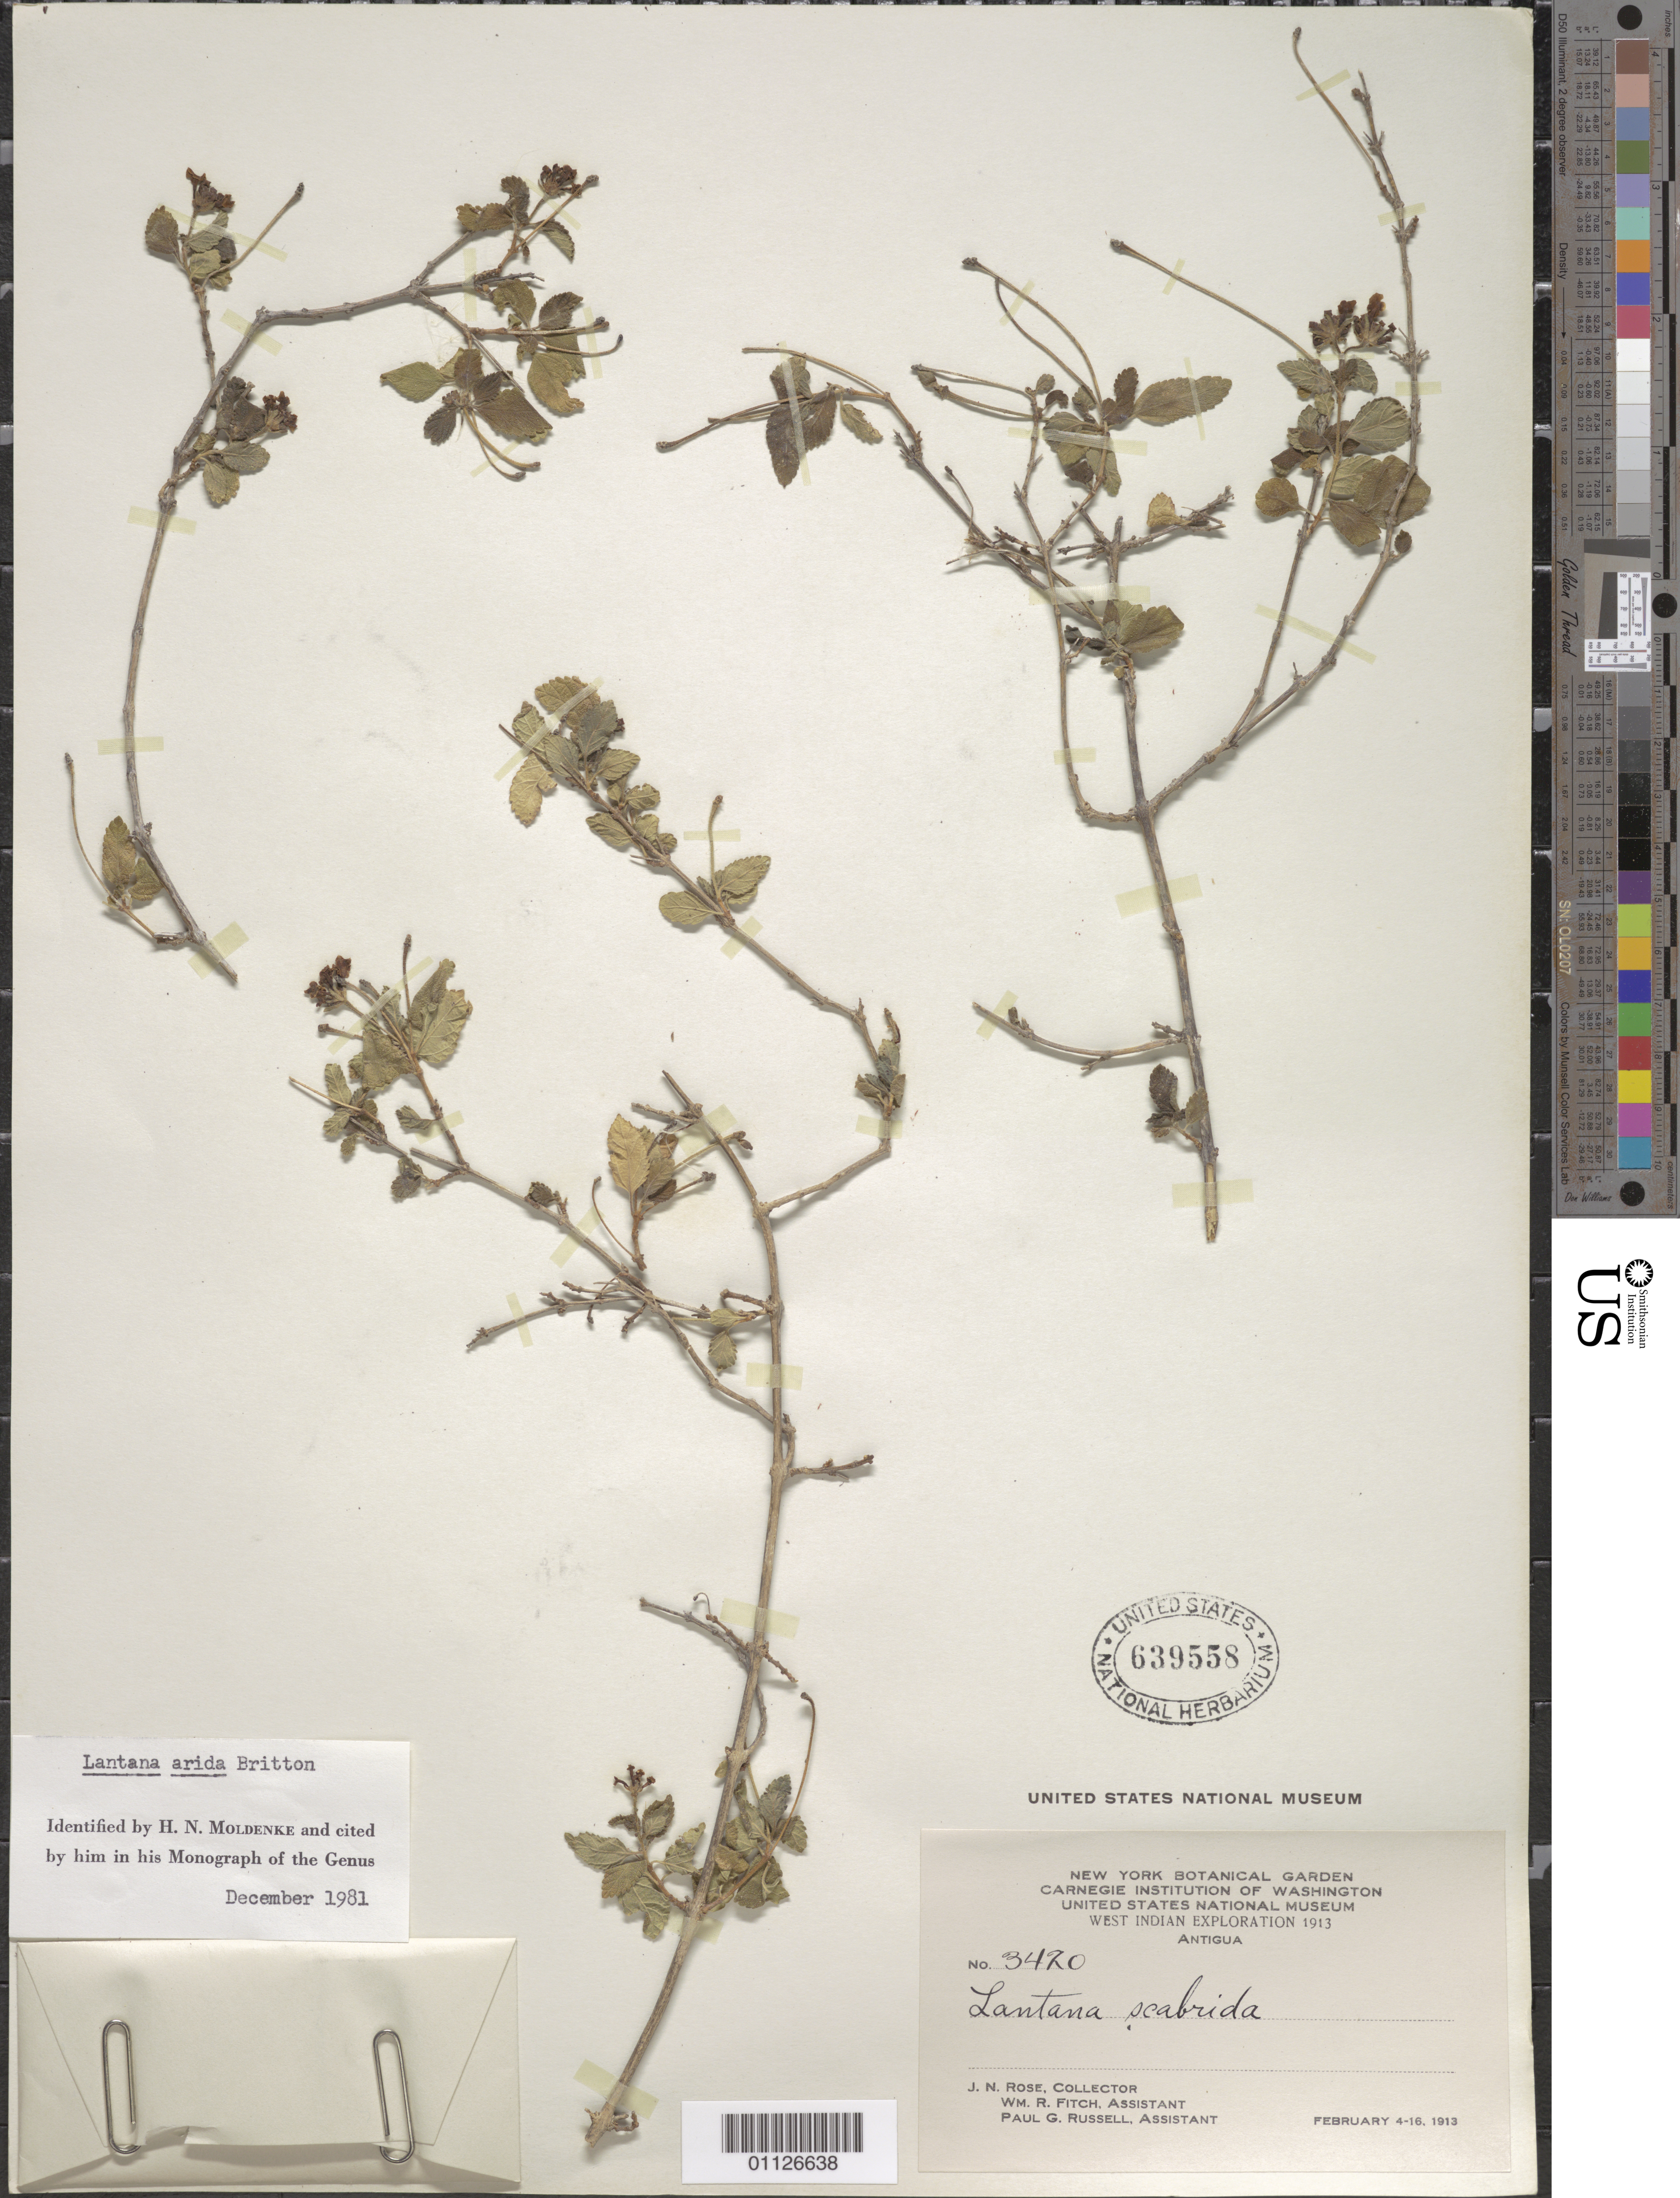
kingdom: Plantae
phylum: Tracheophyta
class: Magnoliopsida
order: Lamiales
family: Verbenaceae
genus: Lantana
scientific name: Lantana arida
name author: Britton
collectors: J. N. Rose, W. R. Fitch & P. G. Russell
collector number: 3420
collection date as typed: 04 Feb 1913 to 16 Feb 1913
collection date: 1913-02-04/1913-02-16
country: Antigua and Barbuda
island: Antigua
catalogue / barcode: US 639558